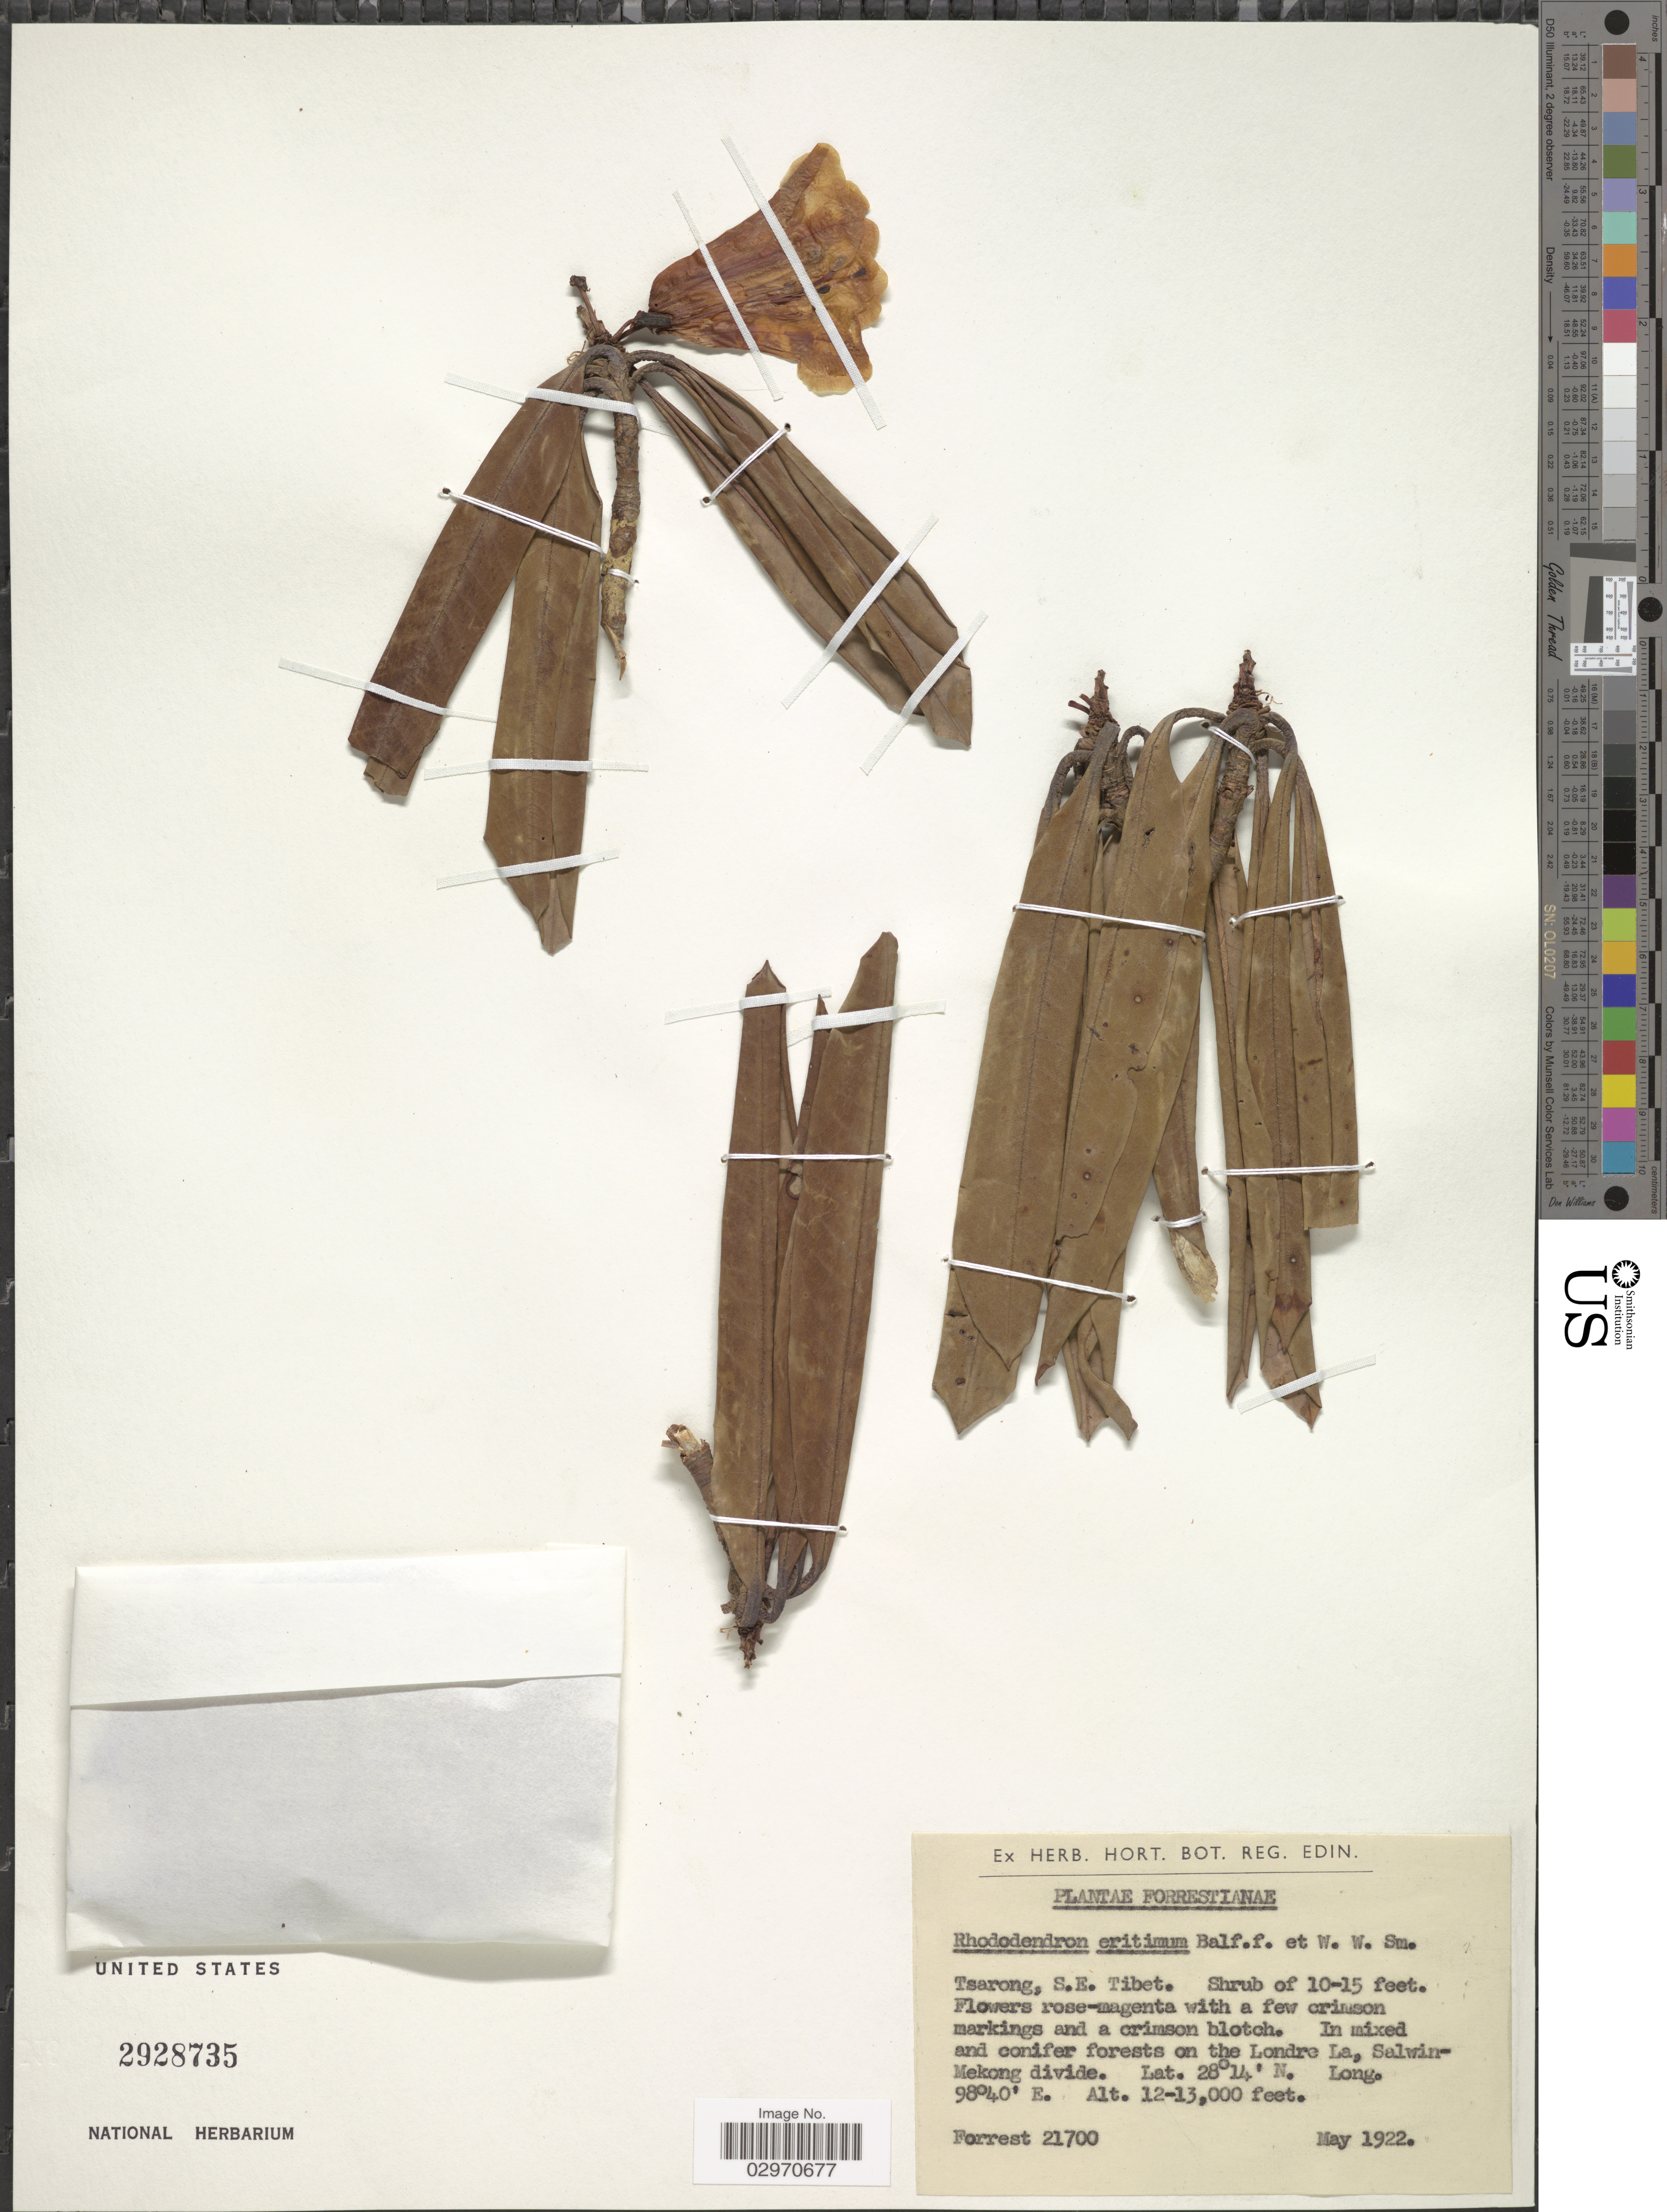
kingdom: Plantae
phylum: Tracheophyta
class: Magnoliopsida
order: Ericales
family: Ericaceae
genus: Rhododendron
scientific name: Rhododendron eritimum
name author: Balf. f. & W.W. Sm.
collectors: -. Forrest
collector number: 21700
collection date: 1922-05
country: China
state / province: Xizang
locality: Tsarong, S.E. Tibet. On the Londre La, Salwin-Mekong divide.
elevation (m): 3658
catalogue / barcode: US 2928735